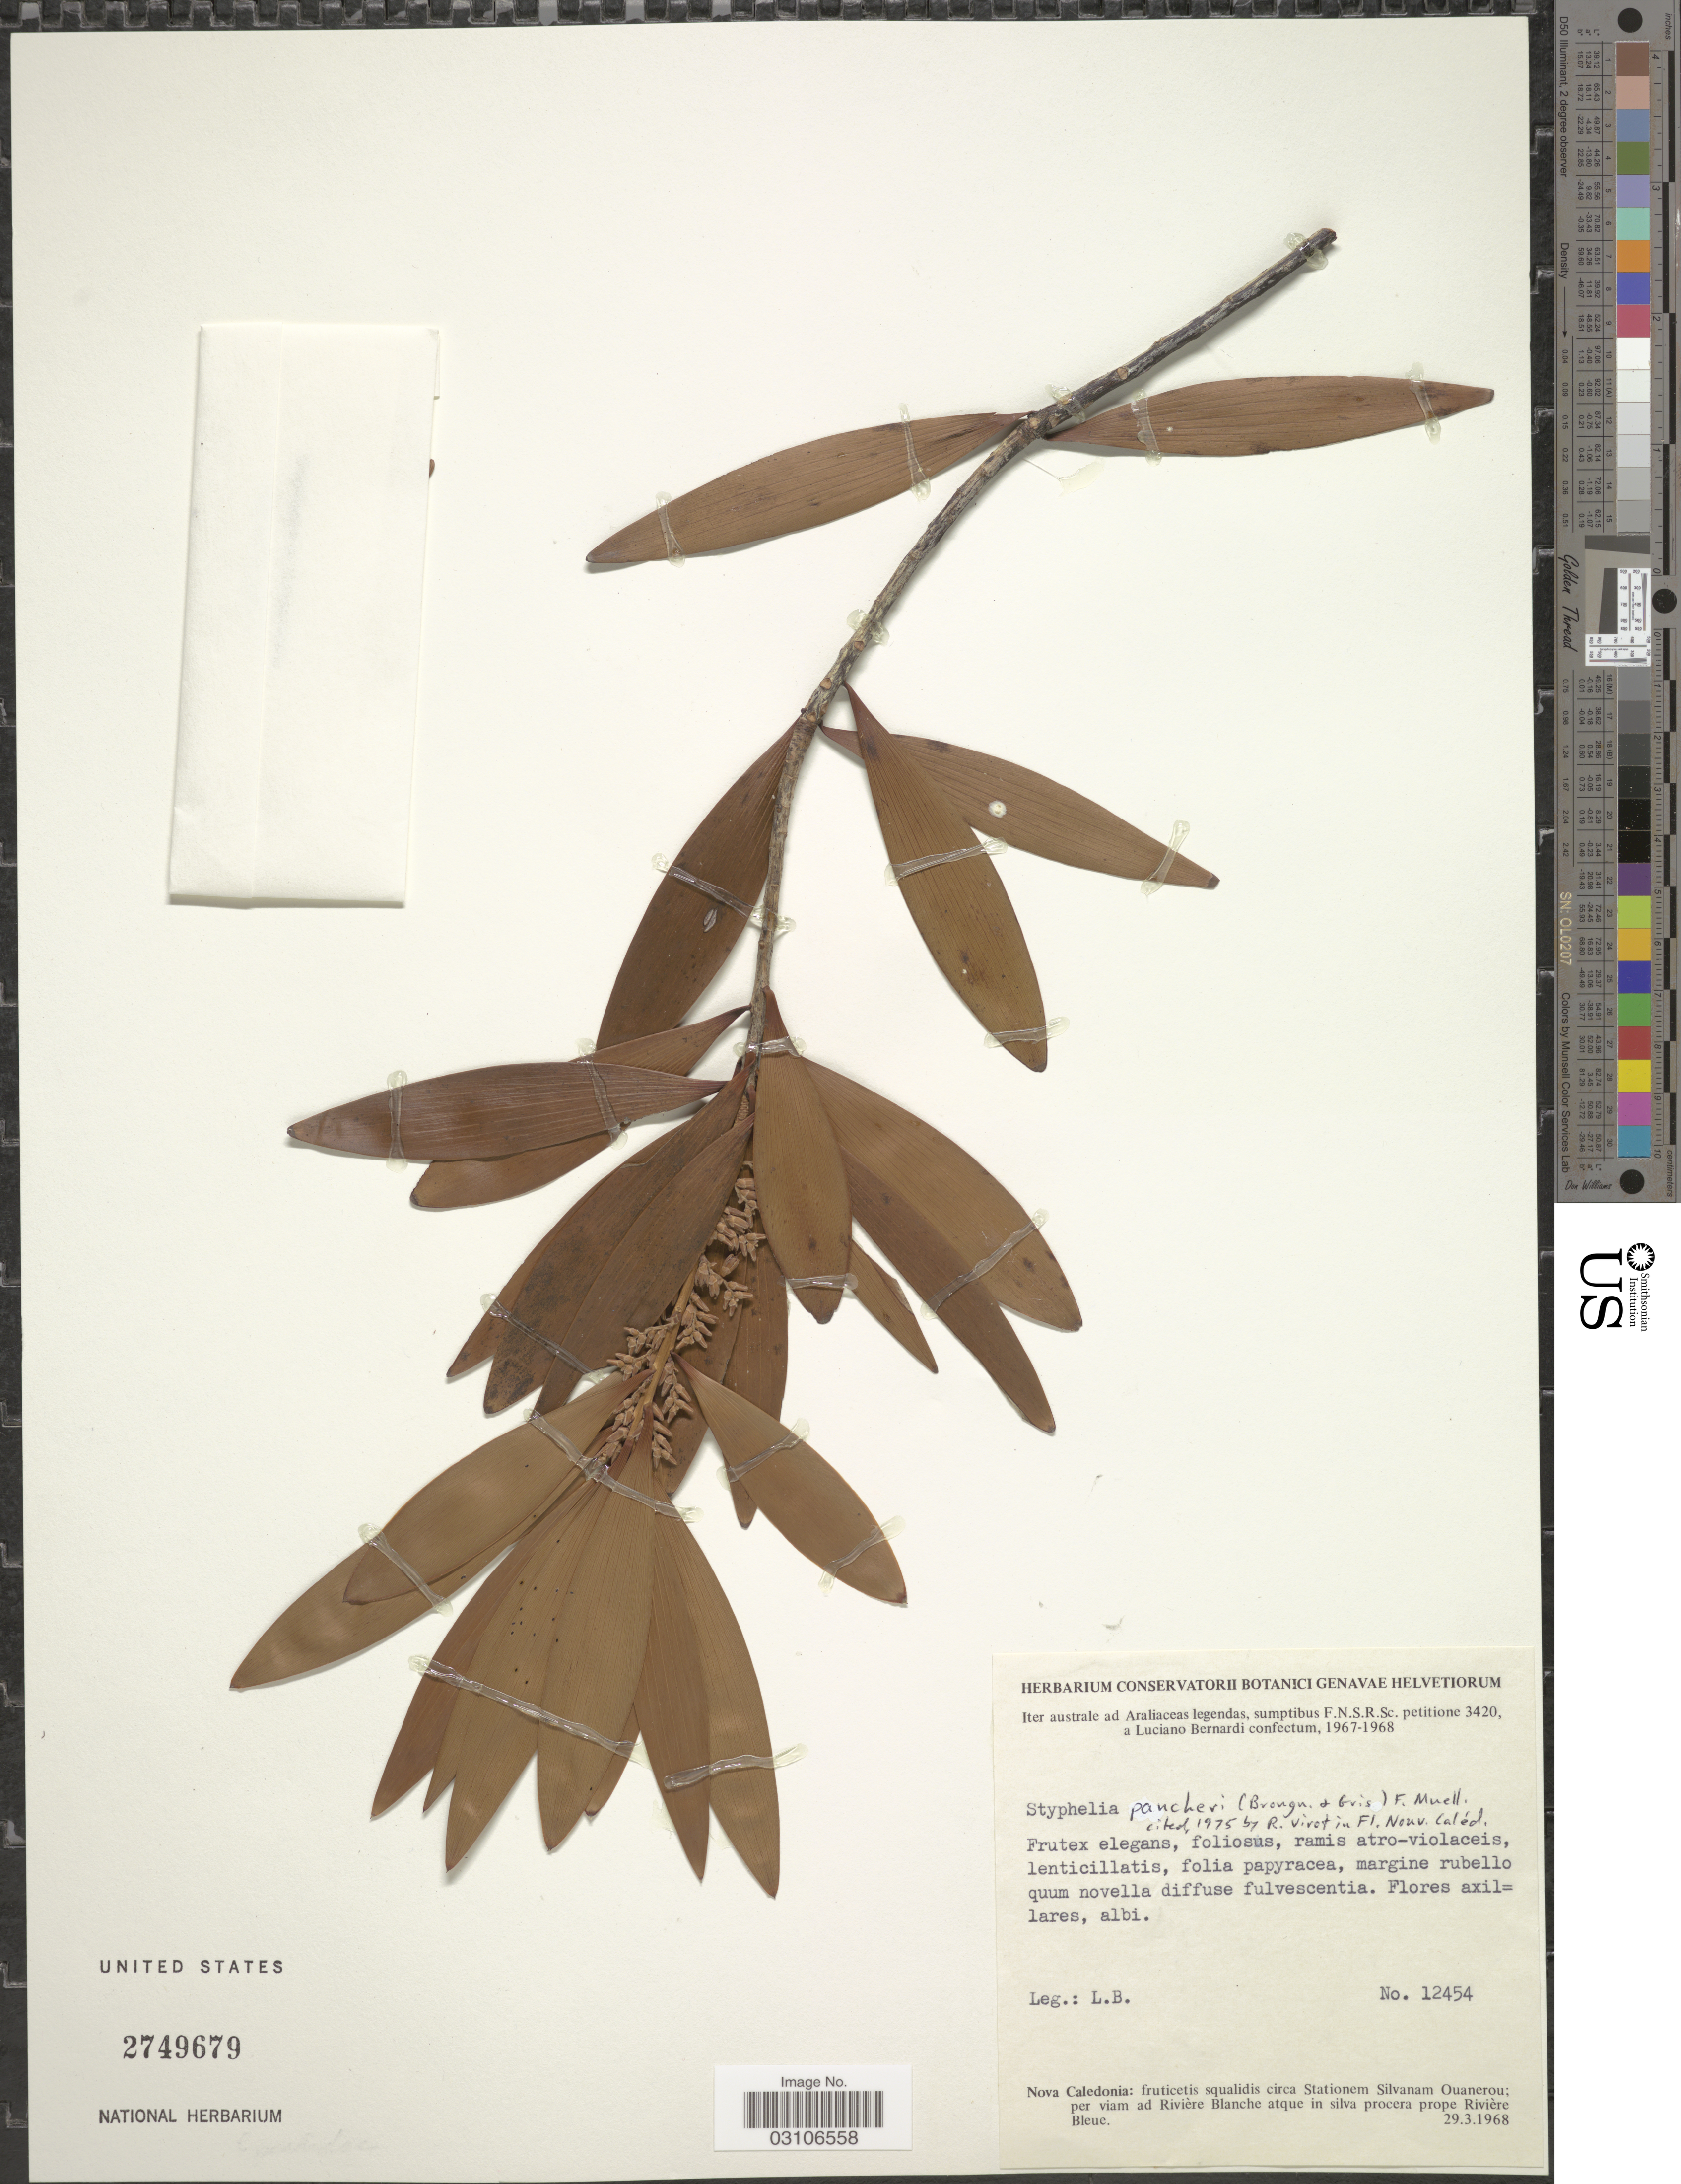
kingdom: Plantae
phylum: Tracheophyta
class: Magnoliopsida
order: Ericales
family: Ericaceae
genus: Styphelia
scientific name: Styphelia pancheri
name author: (Brongn. & Gris) F. Muell.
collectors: L. Bernardi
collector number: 12454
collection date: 1968-03-29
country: New Caledonia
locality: Fruticetis squalidis circa Stationem Silvanam Quanerou; per viam ad Rivière Blanche atque in silva procera prope Rivière Bleue.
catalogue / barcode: US 2749679